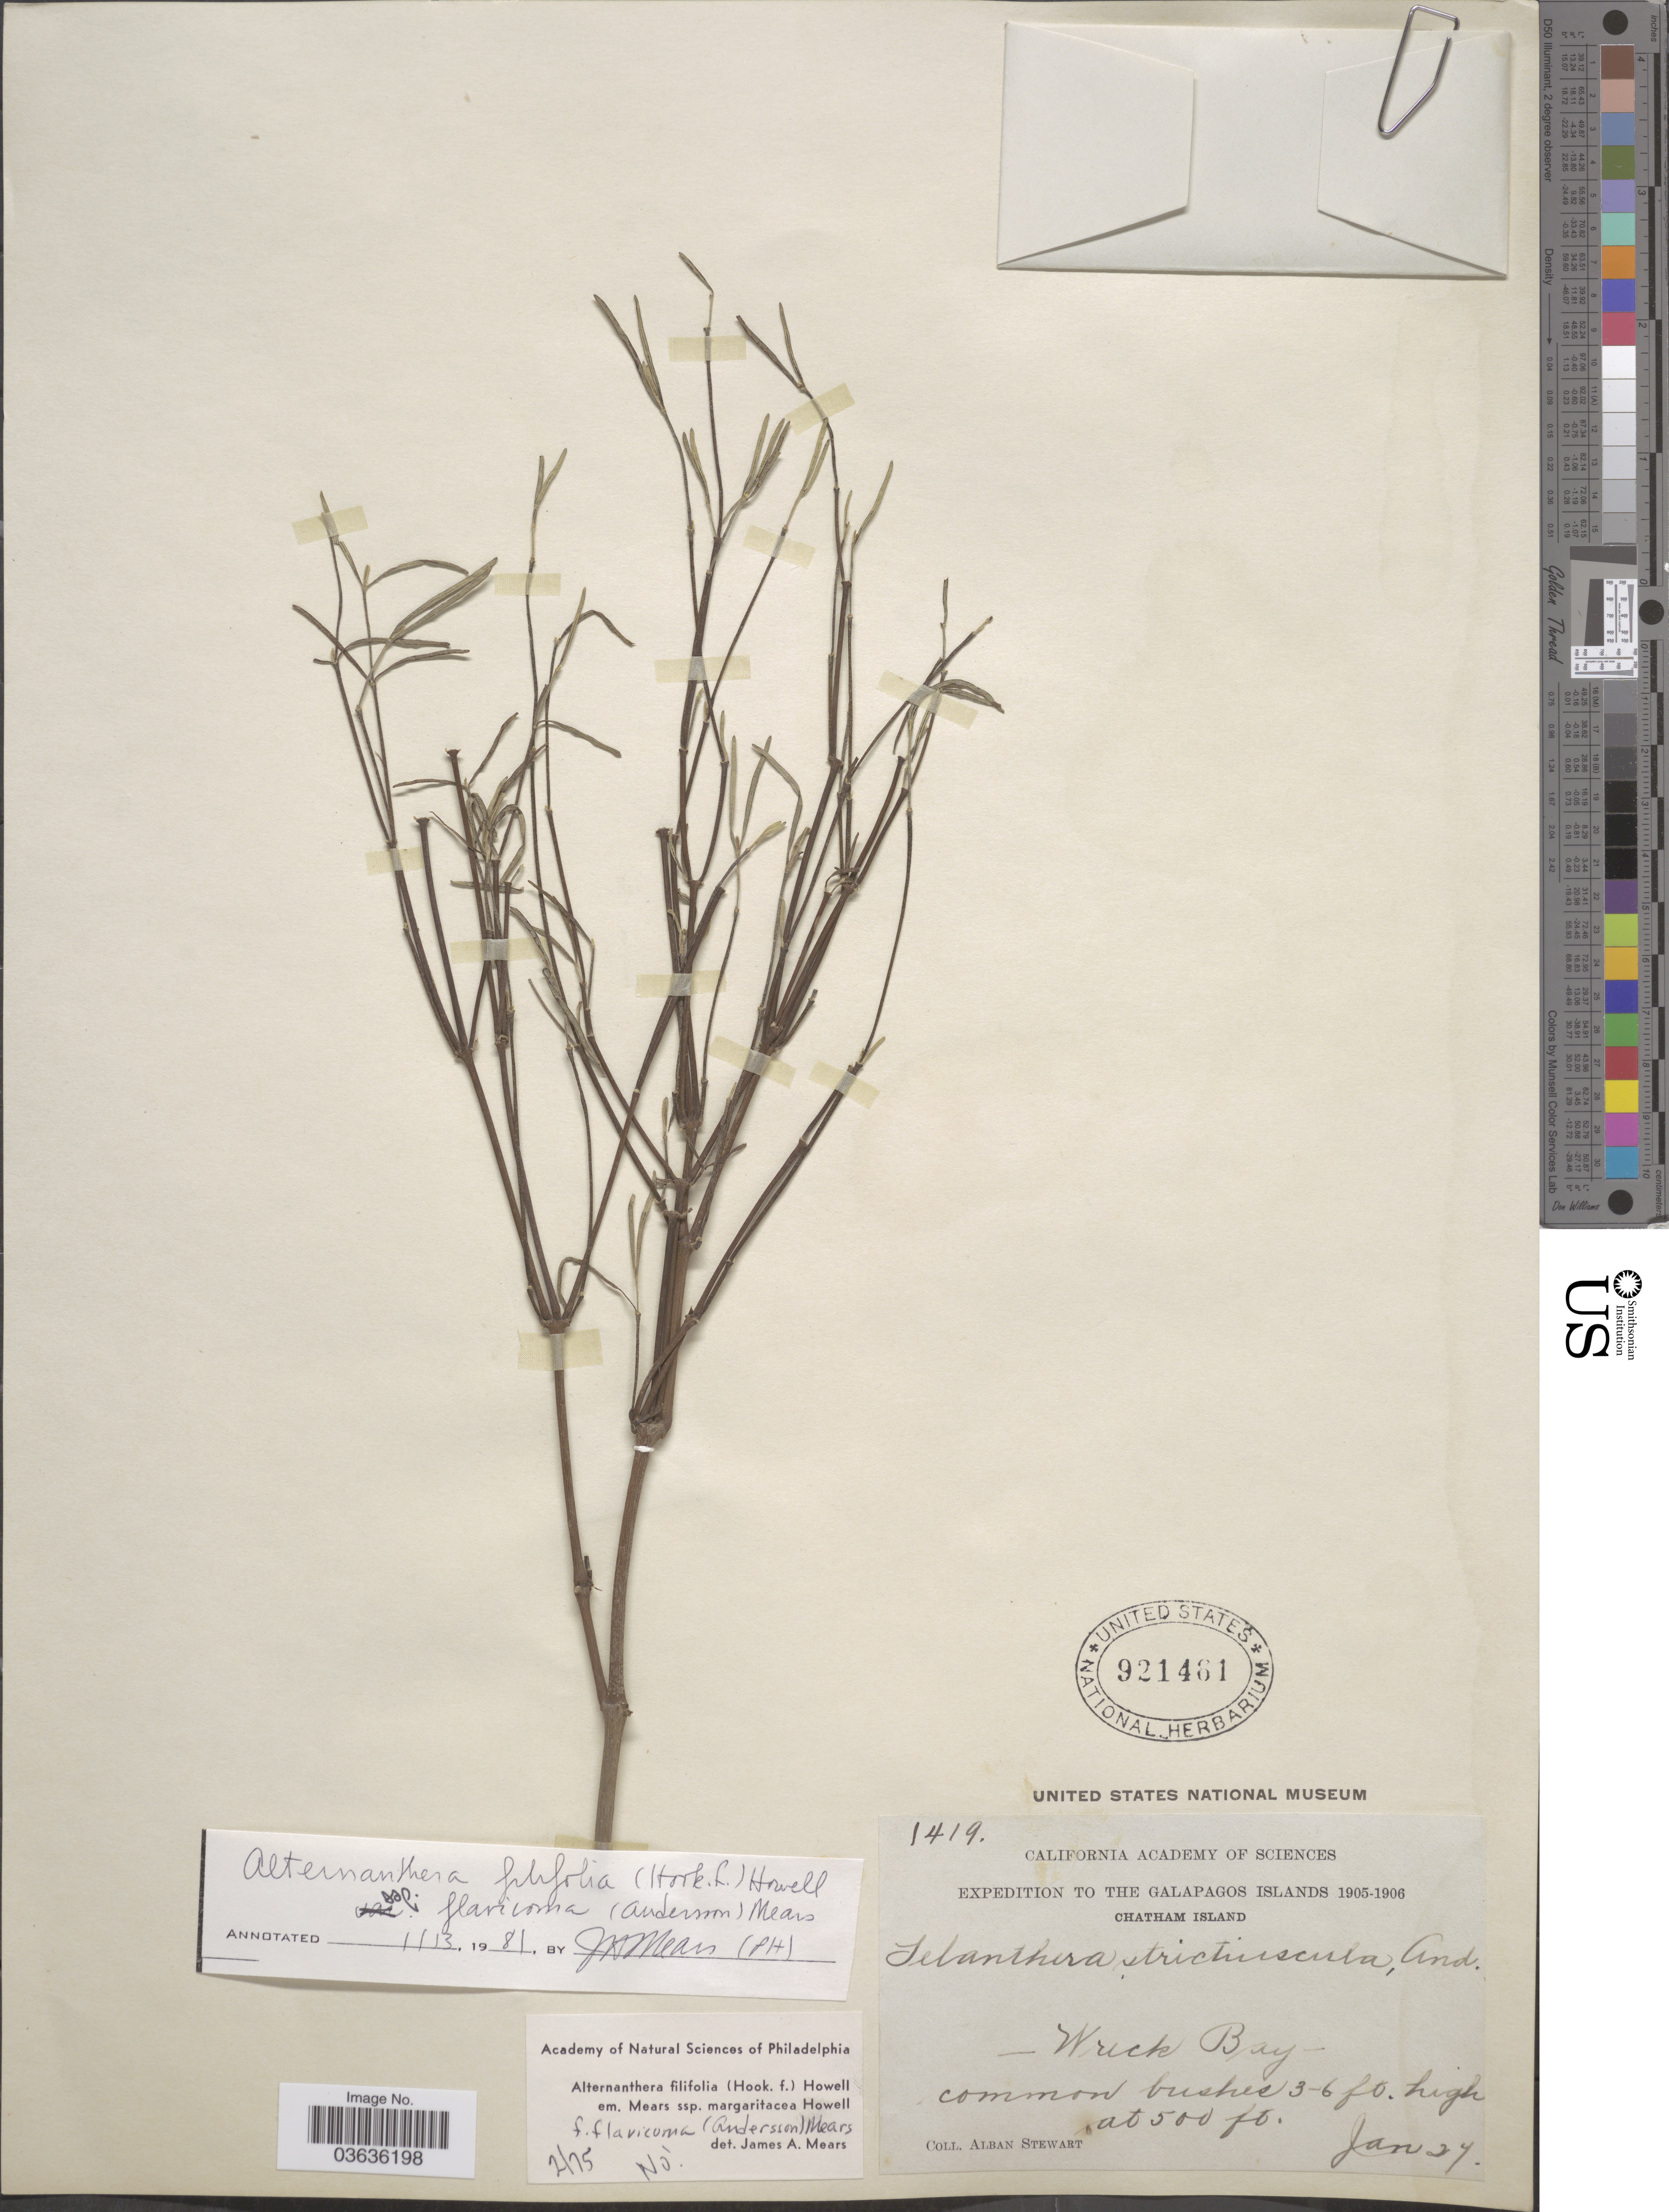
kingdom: Plantae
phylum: Tracheophyta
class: Magnoliopsida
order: Caryophyllales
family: Amaranthaceae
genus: Alternanthera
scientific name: Alternanthera filifolia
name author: (Hook. f.) J.T. Howell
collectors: A. Stewart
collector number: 1419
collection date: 1905-01-27/1906-01-27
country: Ecuador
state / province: Colón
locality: The Galapagos Islands, Chatham Island. Wreck Bay.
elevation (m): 152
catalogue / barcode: US 921461